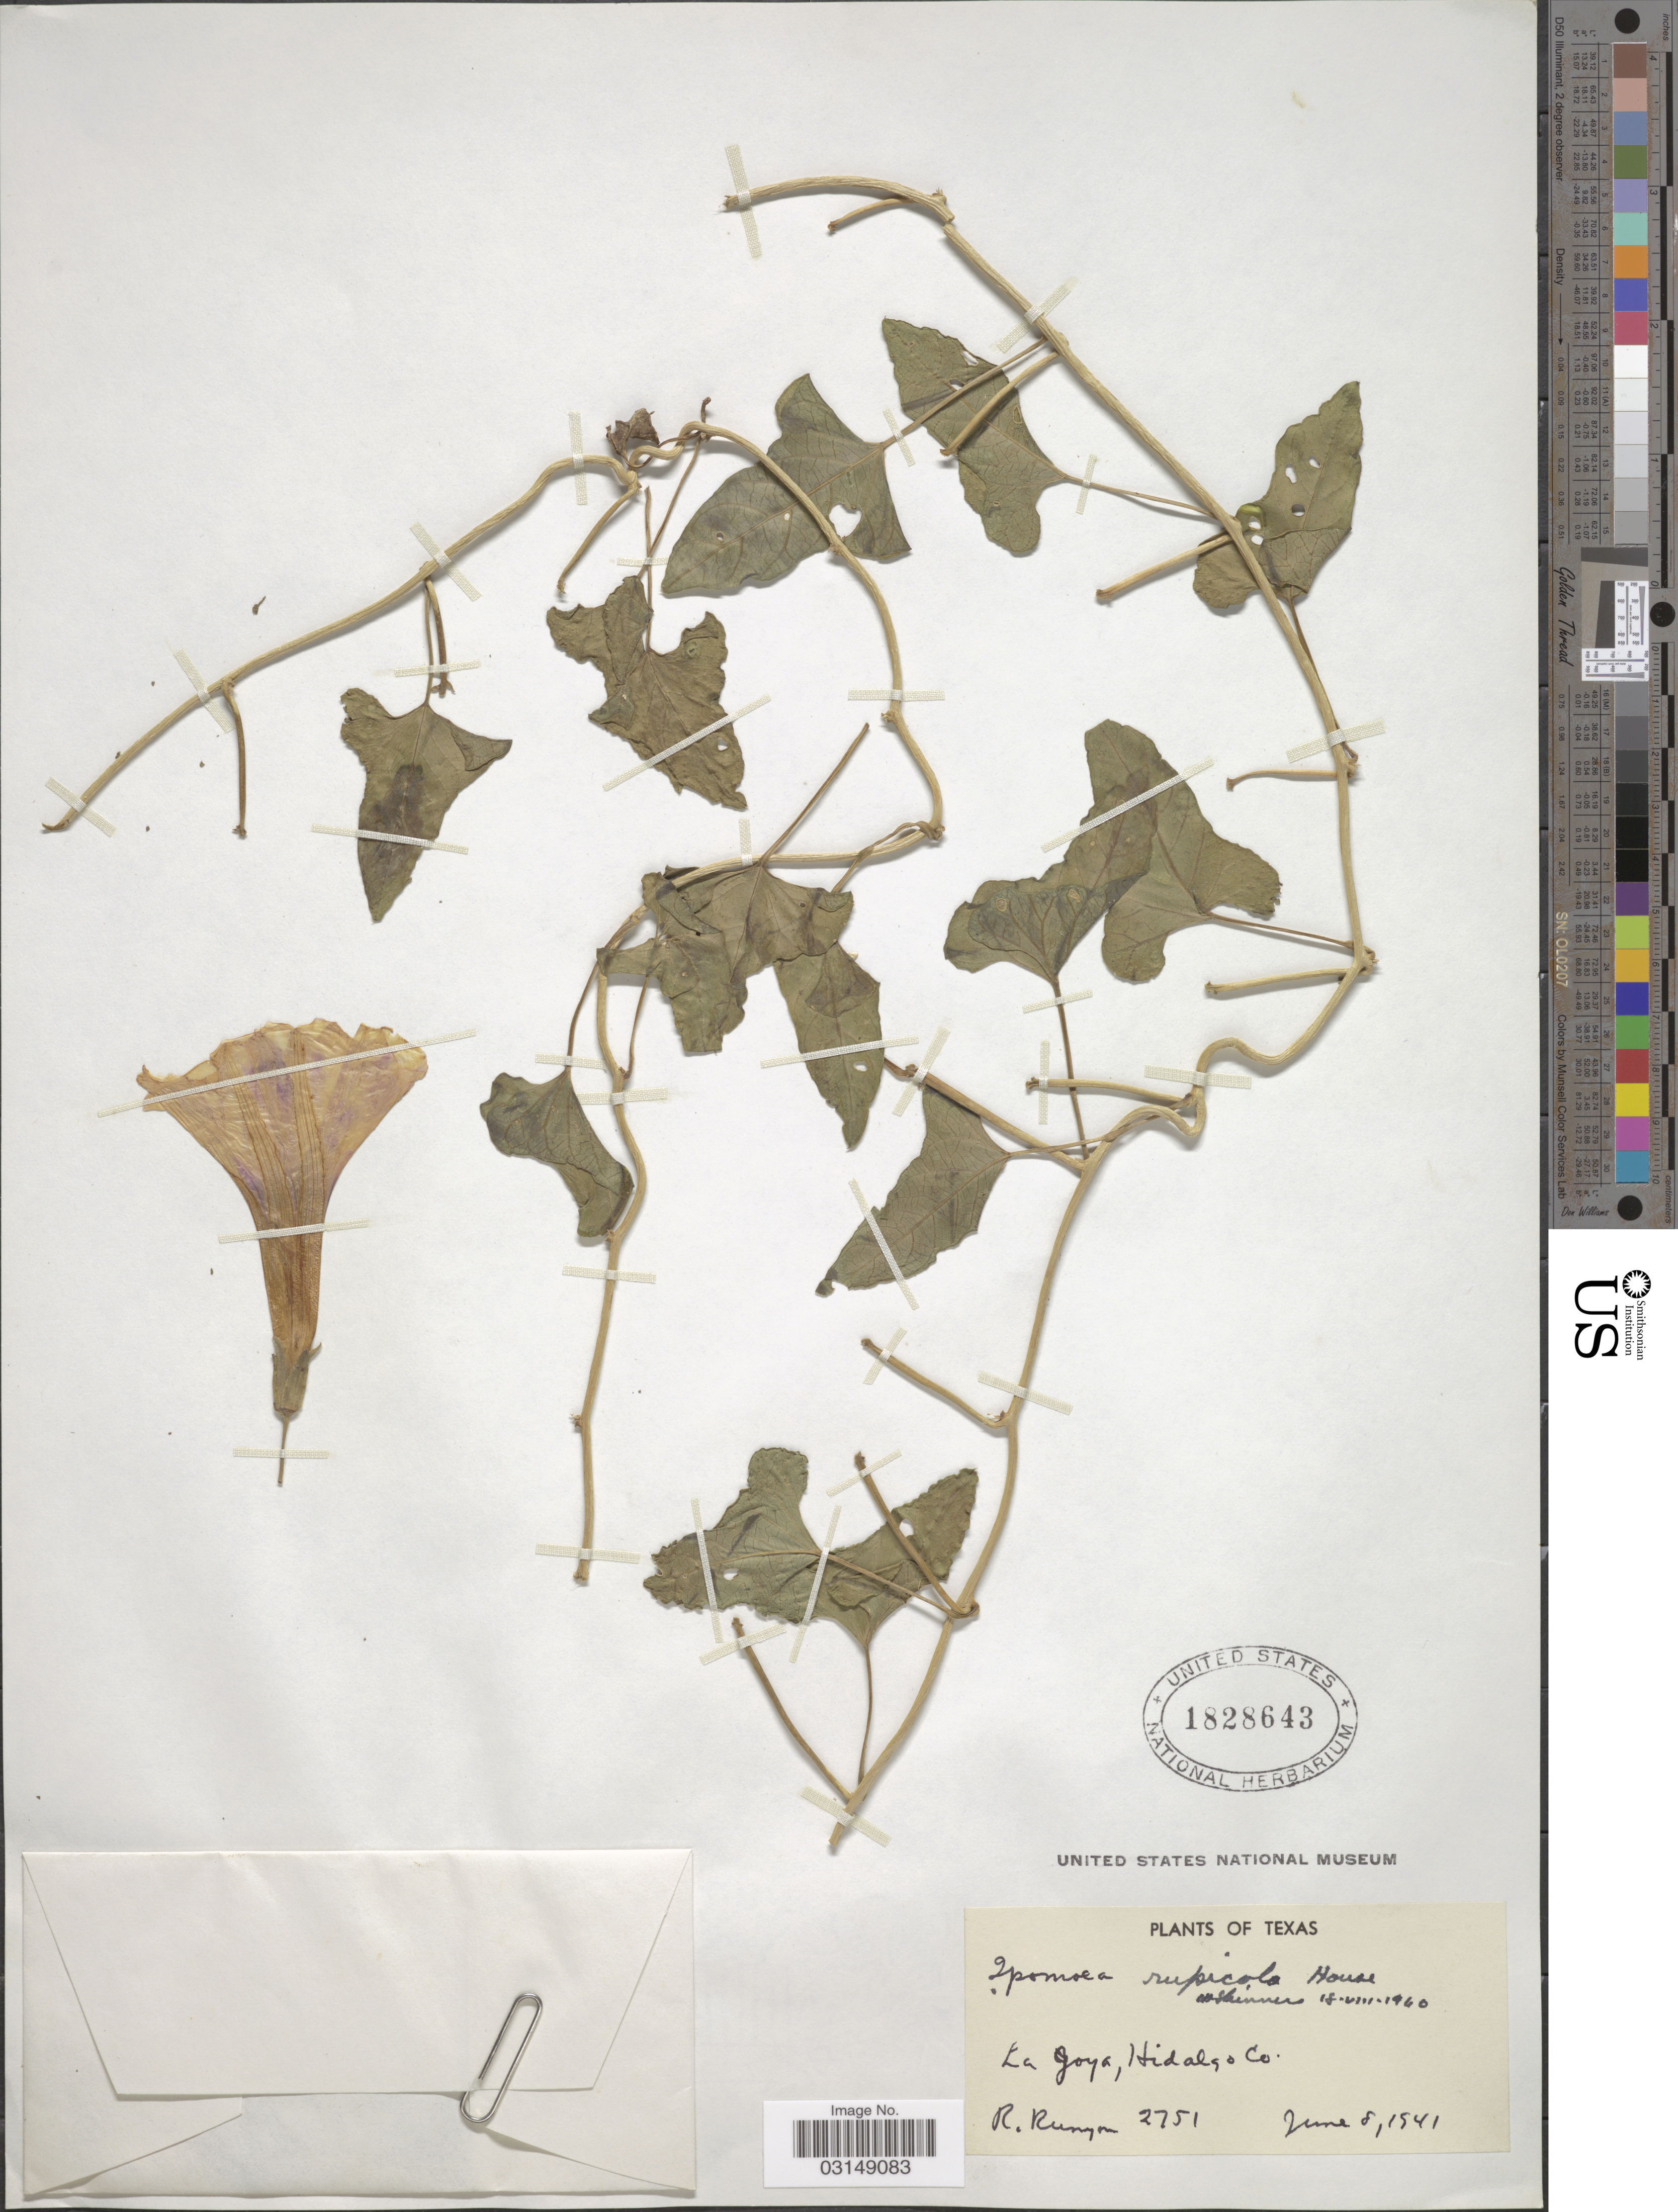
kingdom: Plantae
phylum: Tracheophyta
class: Magnoliopsida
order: Solanales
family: Convolvulaceae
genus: Ipomoea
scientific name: Ipomoea rupicola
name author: House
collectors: R. Runyon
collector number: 2751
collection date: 1941-06-08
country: United States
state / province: Texas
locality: La Joya, Hildago Co.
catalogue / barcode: US 1828643